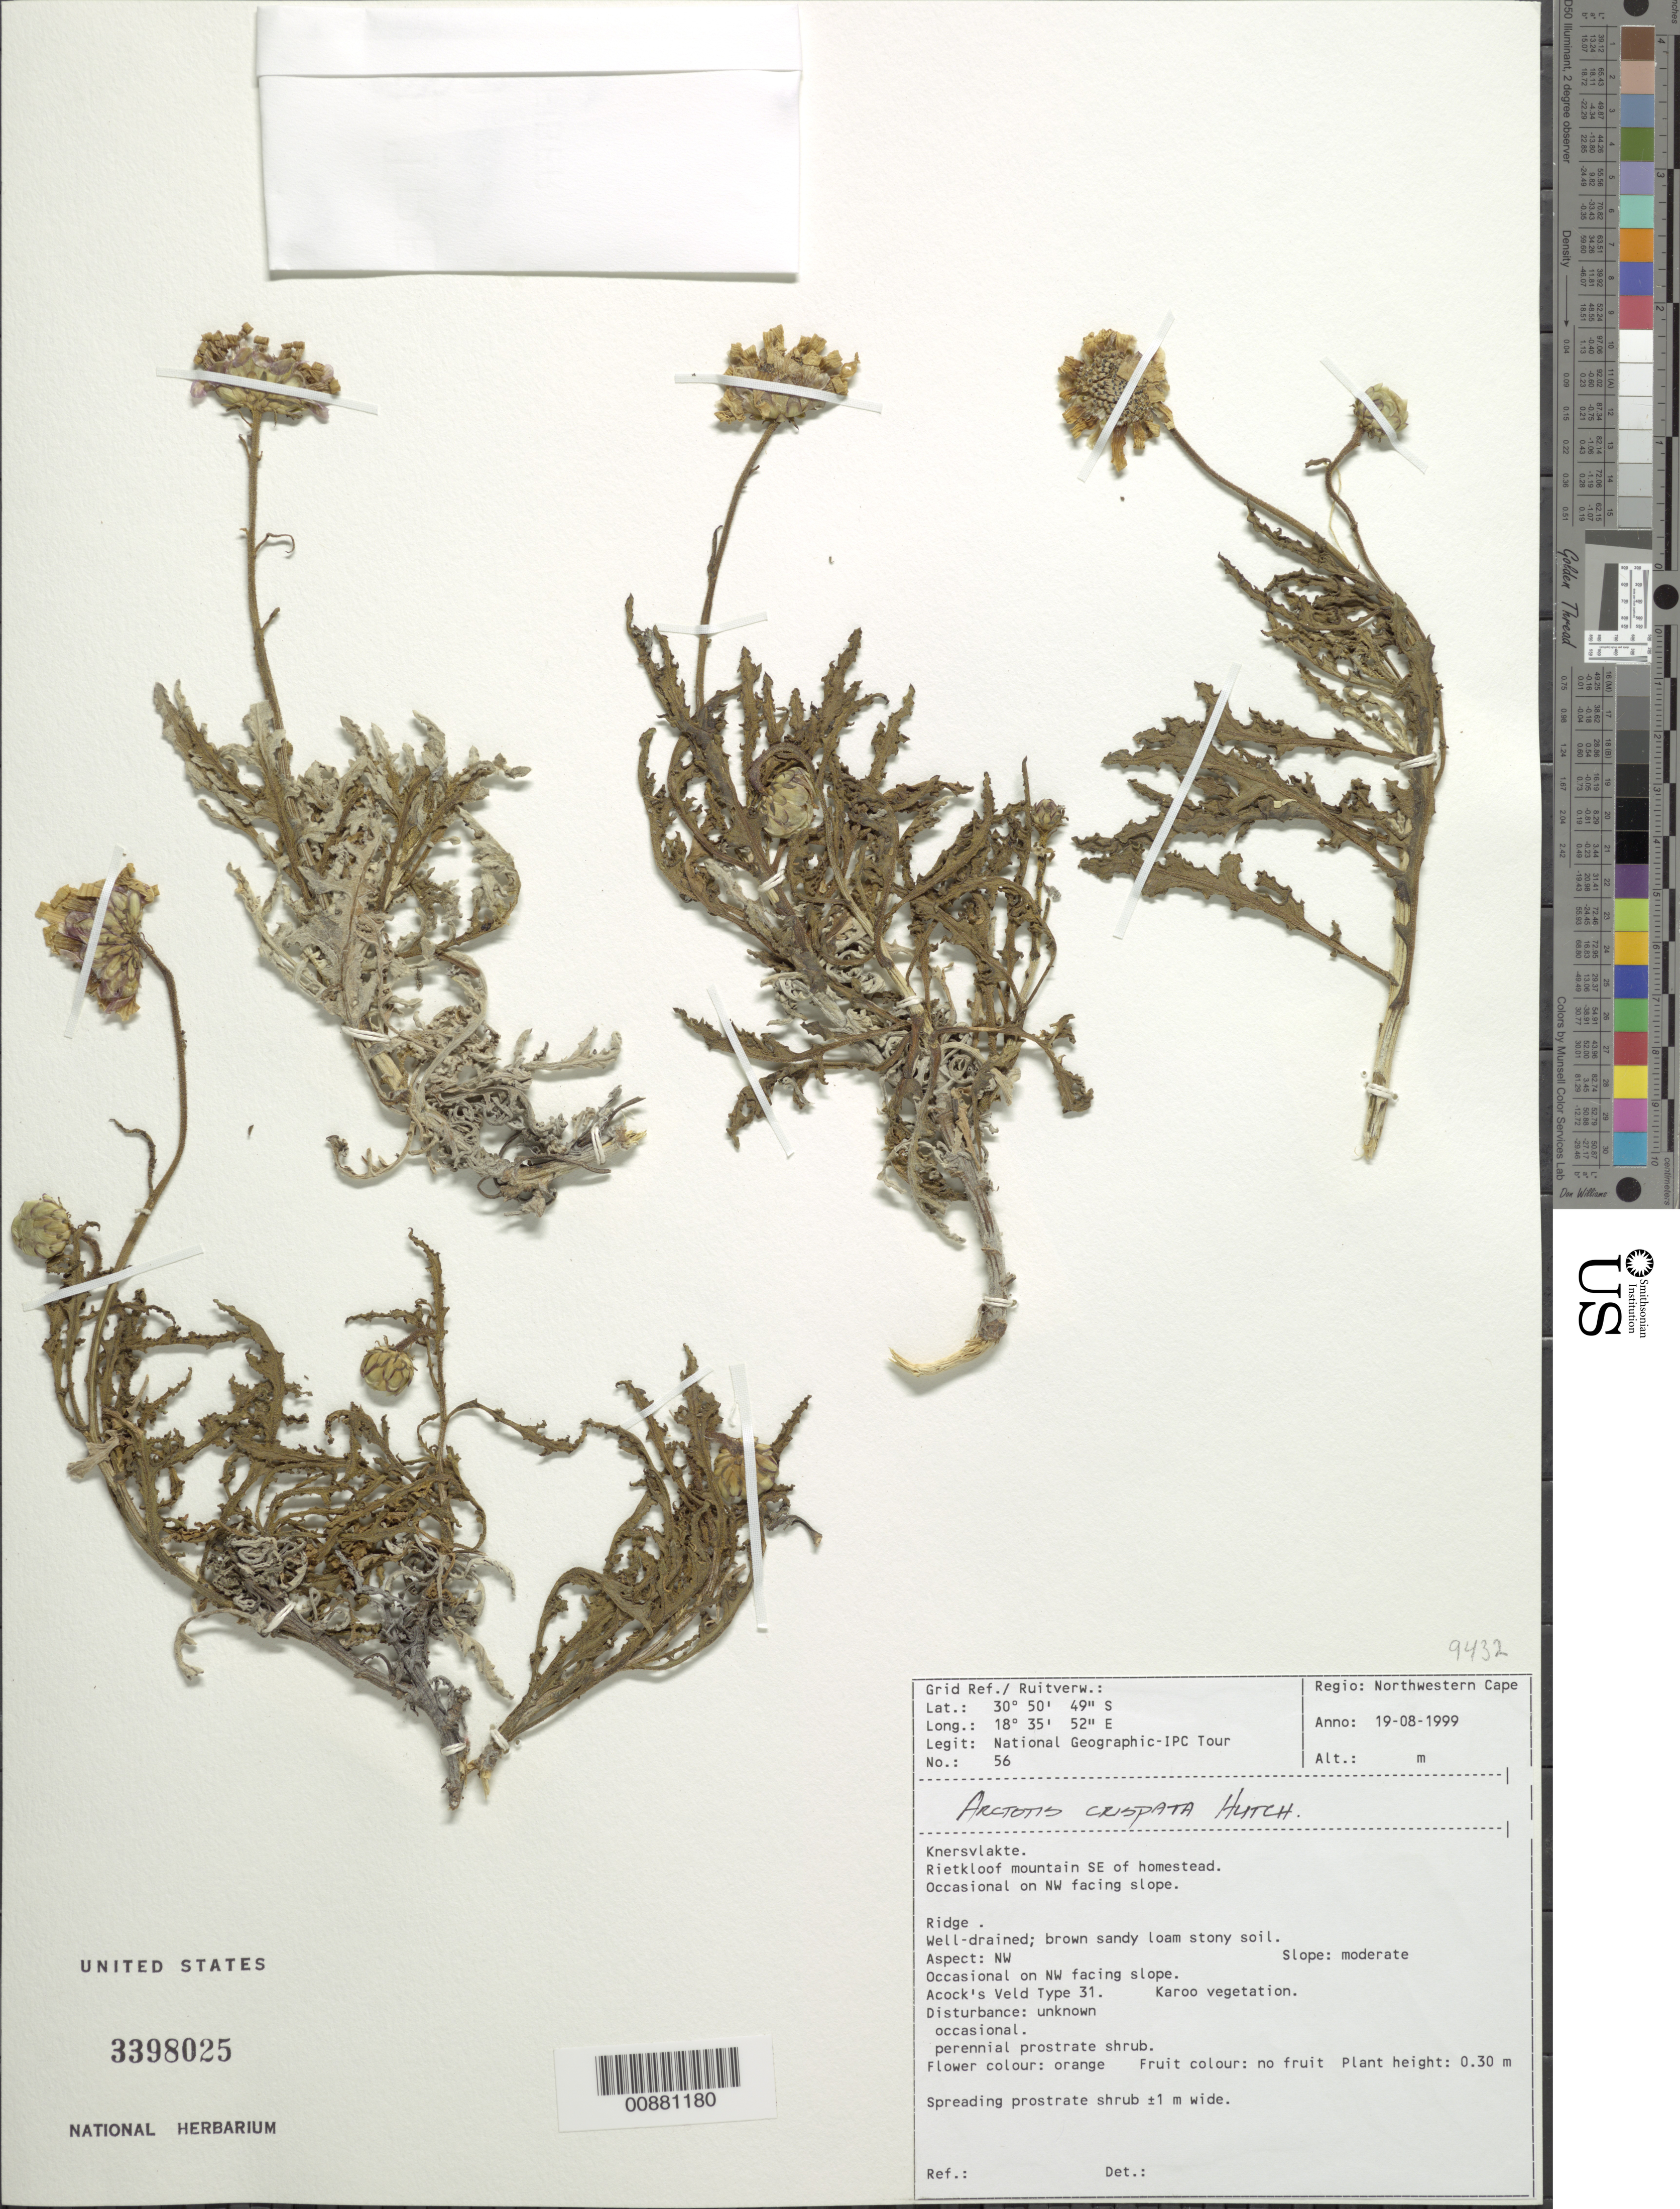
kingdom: Plantae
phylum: Tracheophyta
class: Magnoliopsida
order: Asterales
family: Asteraceae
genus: Arctotis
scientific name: Arctotis crispata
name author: Hutch.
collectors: National Geographic IPC T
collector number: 56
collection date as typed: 19 August 1999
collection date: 1999-08-19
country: South Africa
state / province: Western Cape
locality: Knersvlakte, Rietkloof mountain SE of homestead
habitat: NW-facing slope; well-drained, brown sandy loam stony soil; moderate slope; Acock's Veld type 31, karoo vegetation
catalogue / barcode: US 3398025